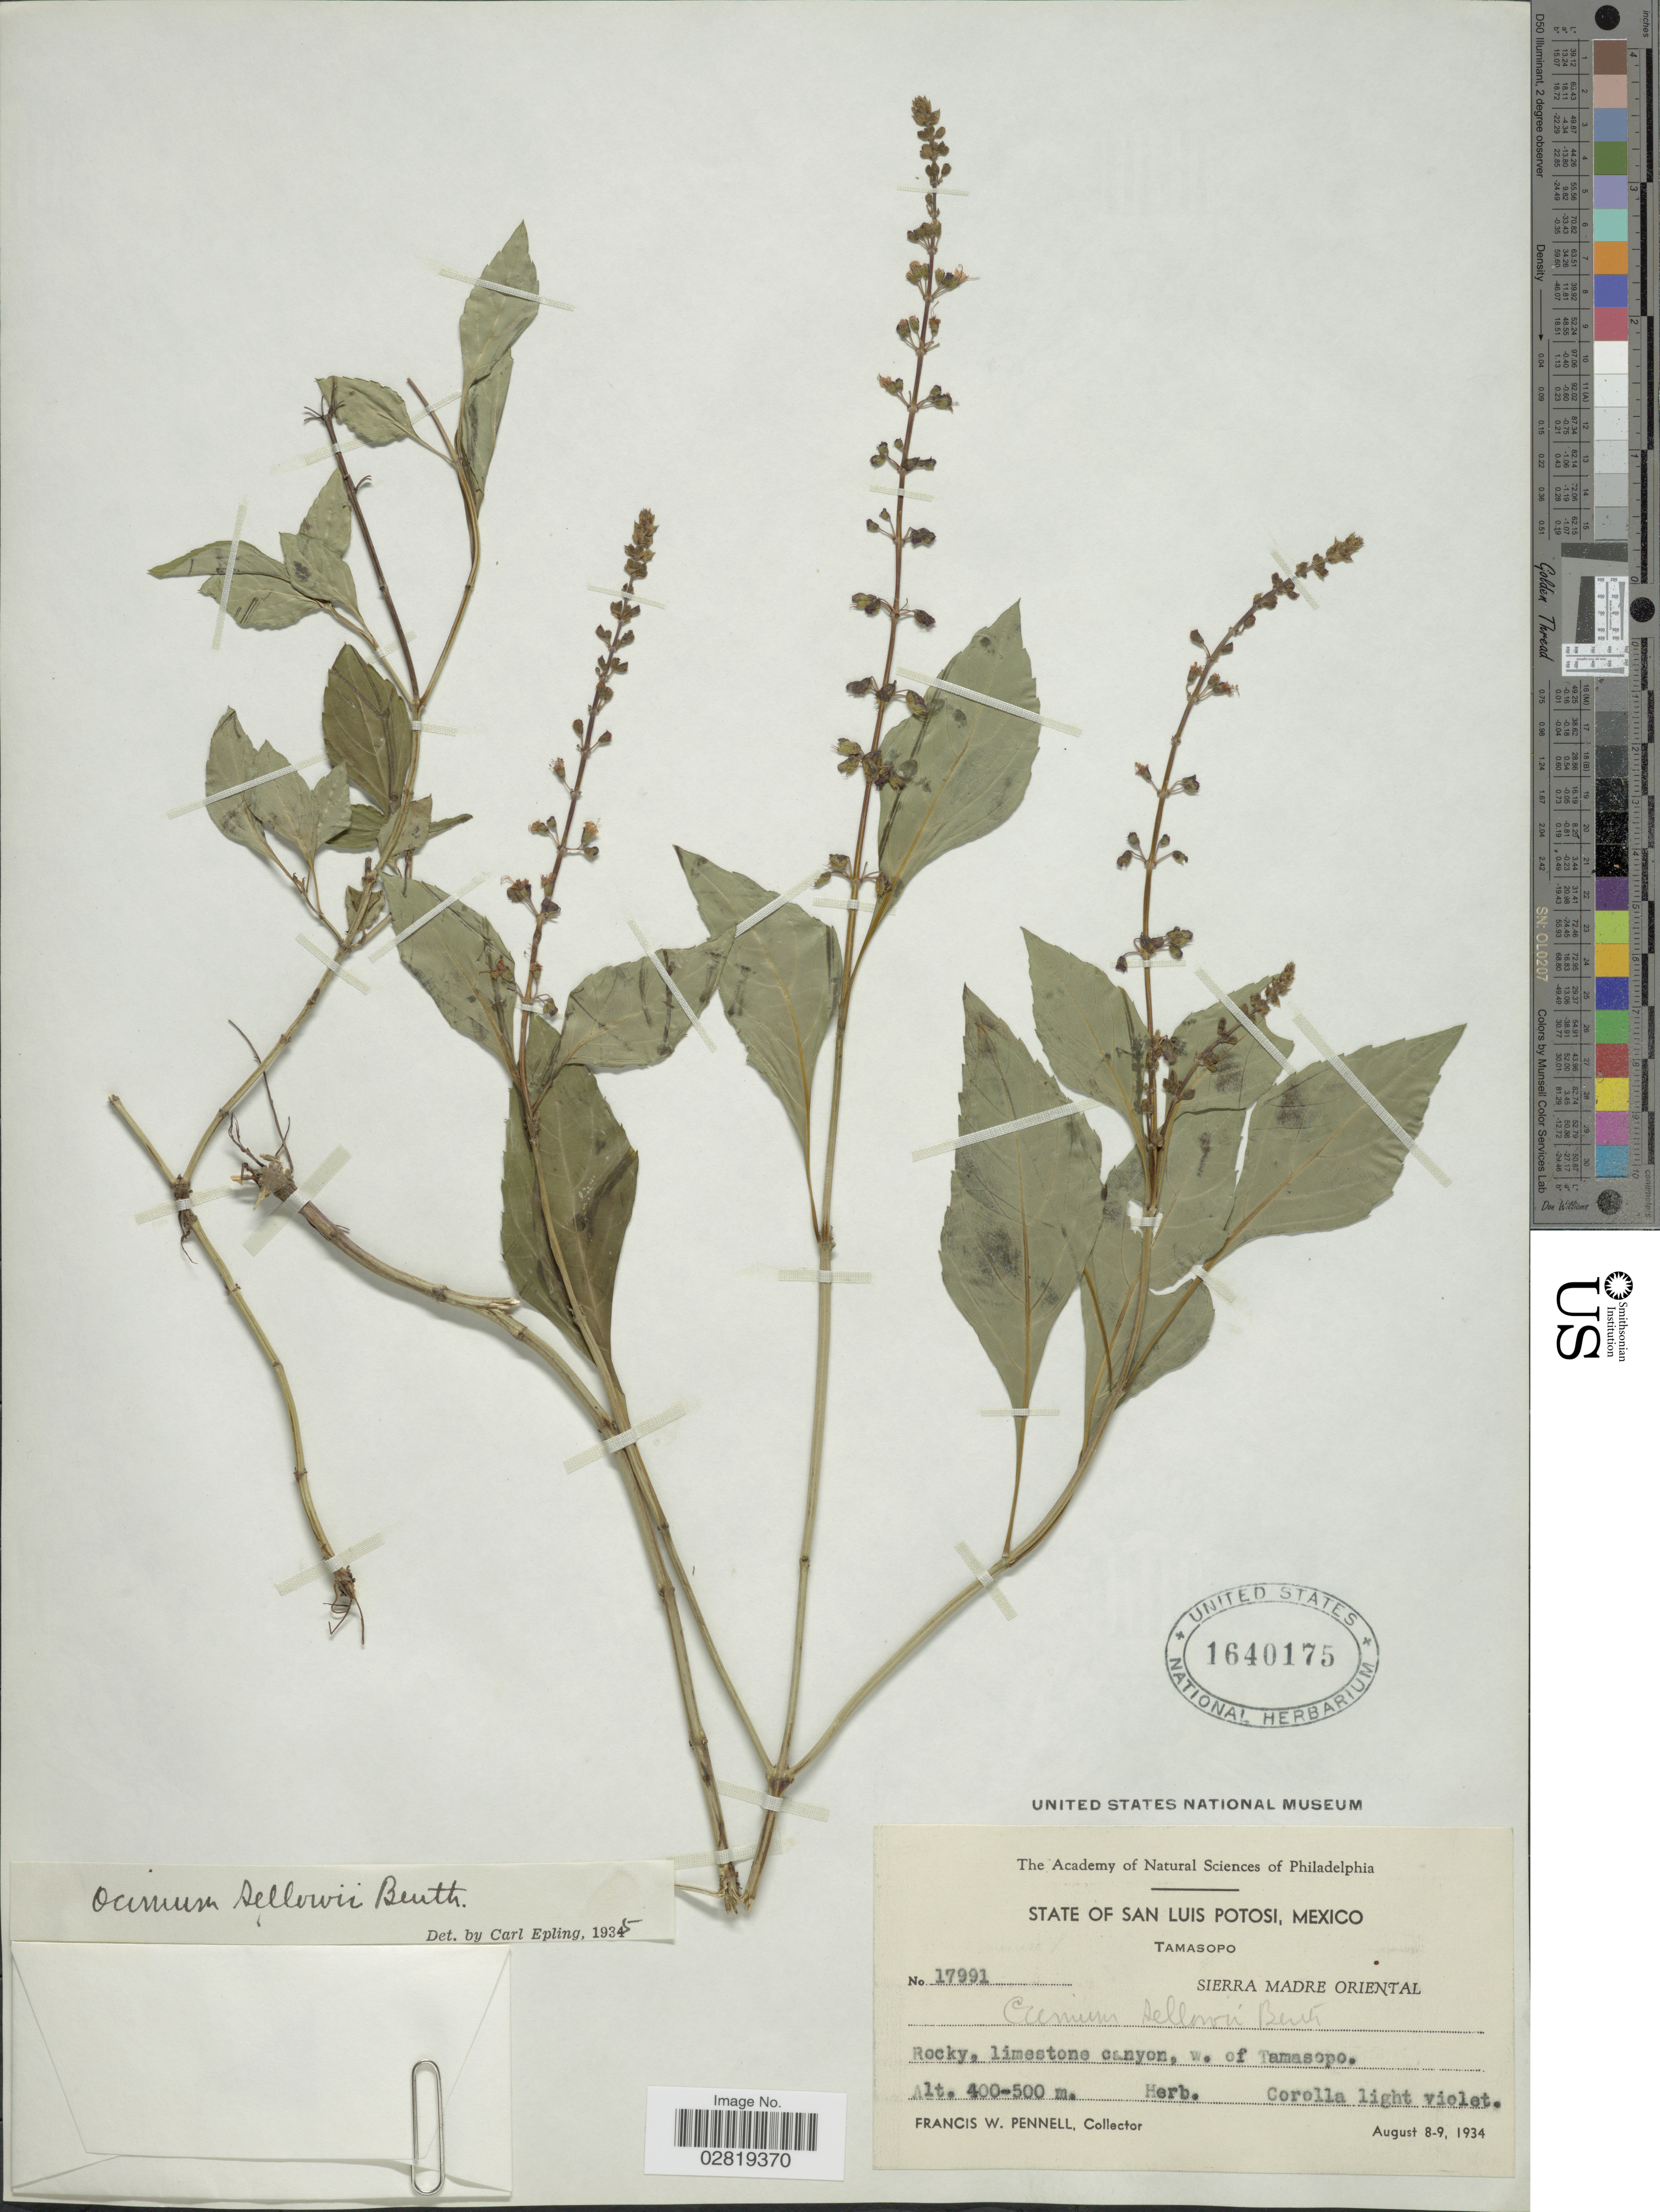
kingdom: Plantae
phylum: Tracheophyta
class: Magnoliopsida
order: Lamiales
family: Lamiaceae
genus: Ocimum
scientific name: Ocimum selloi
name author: Benth.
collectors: F. W. Pennell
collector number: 17991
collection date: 1934-08-08/1934-08-09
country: Mexico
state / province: San Luis Potosí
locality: Tamasopo, Sierra Madre Oriental, w. of Tamasopo.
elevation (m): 400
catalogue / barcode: US 1640175